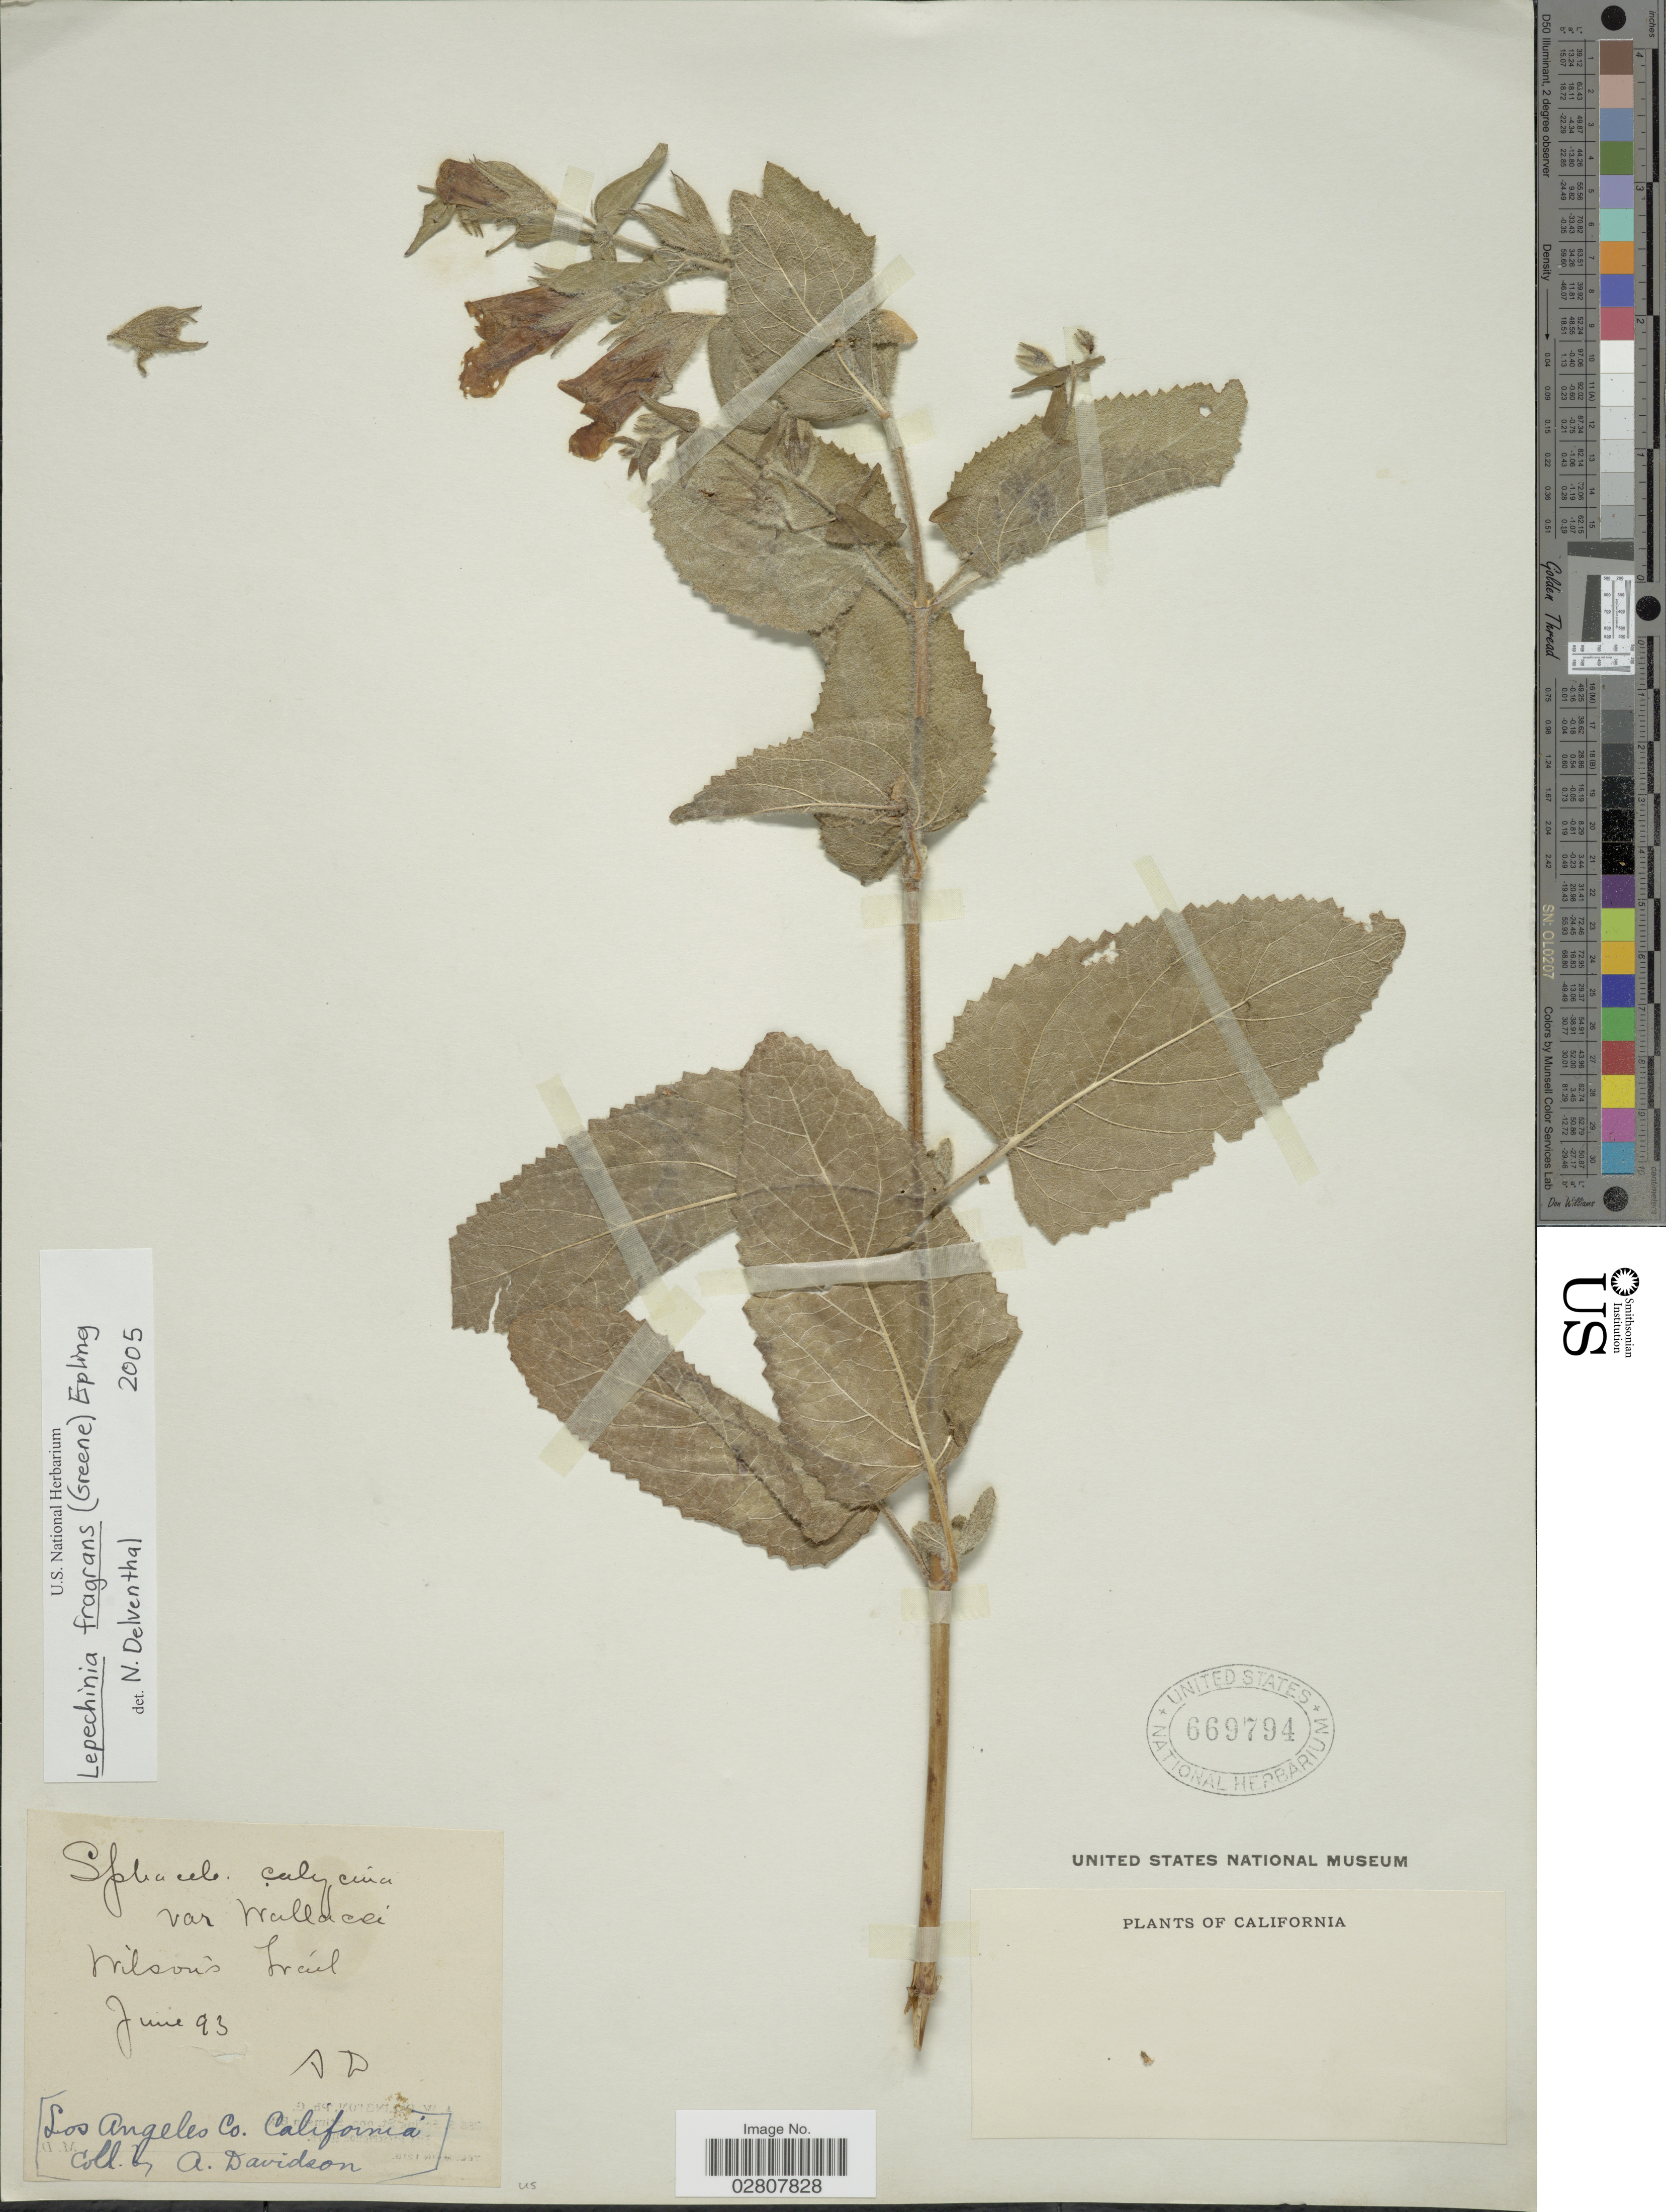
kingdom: Plantae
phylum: Tracheophyta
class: Magnoliopsida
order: Lamiales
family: Lamiaceae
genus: Lepechinia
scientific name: Lepechinia fragrans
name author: Epling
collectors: A. Davidson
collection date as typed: Transcribed d/m/y: /6/93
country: United States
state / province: California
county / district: Los Angeles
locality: Los Angeles Co. Wilson's Trail.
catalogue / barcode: US 669794